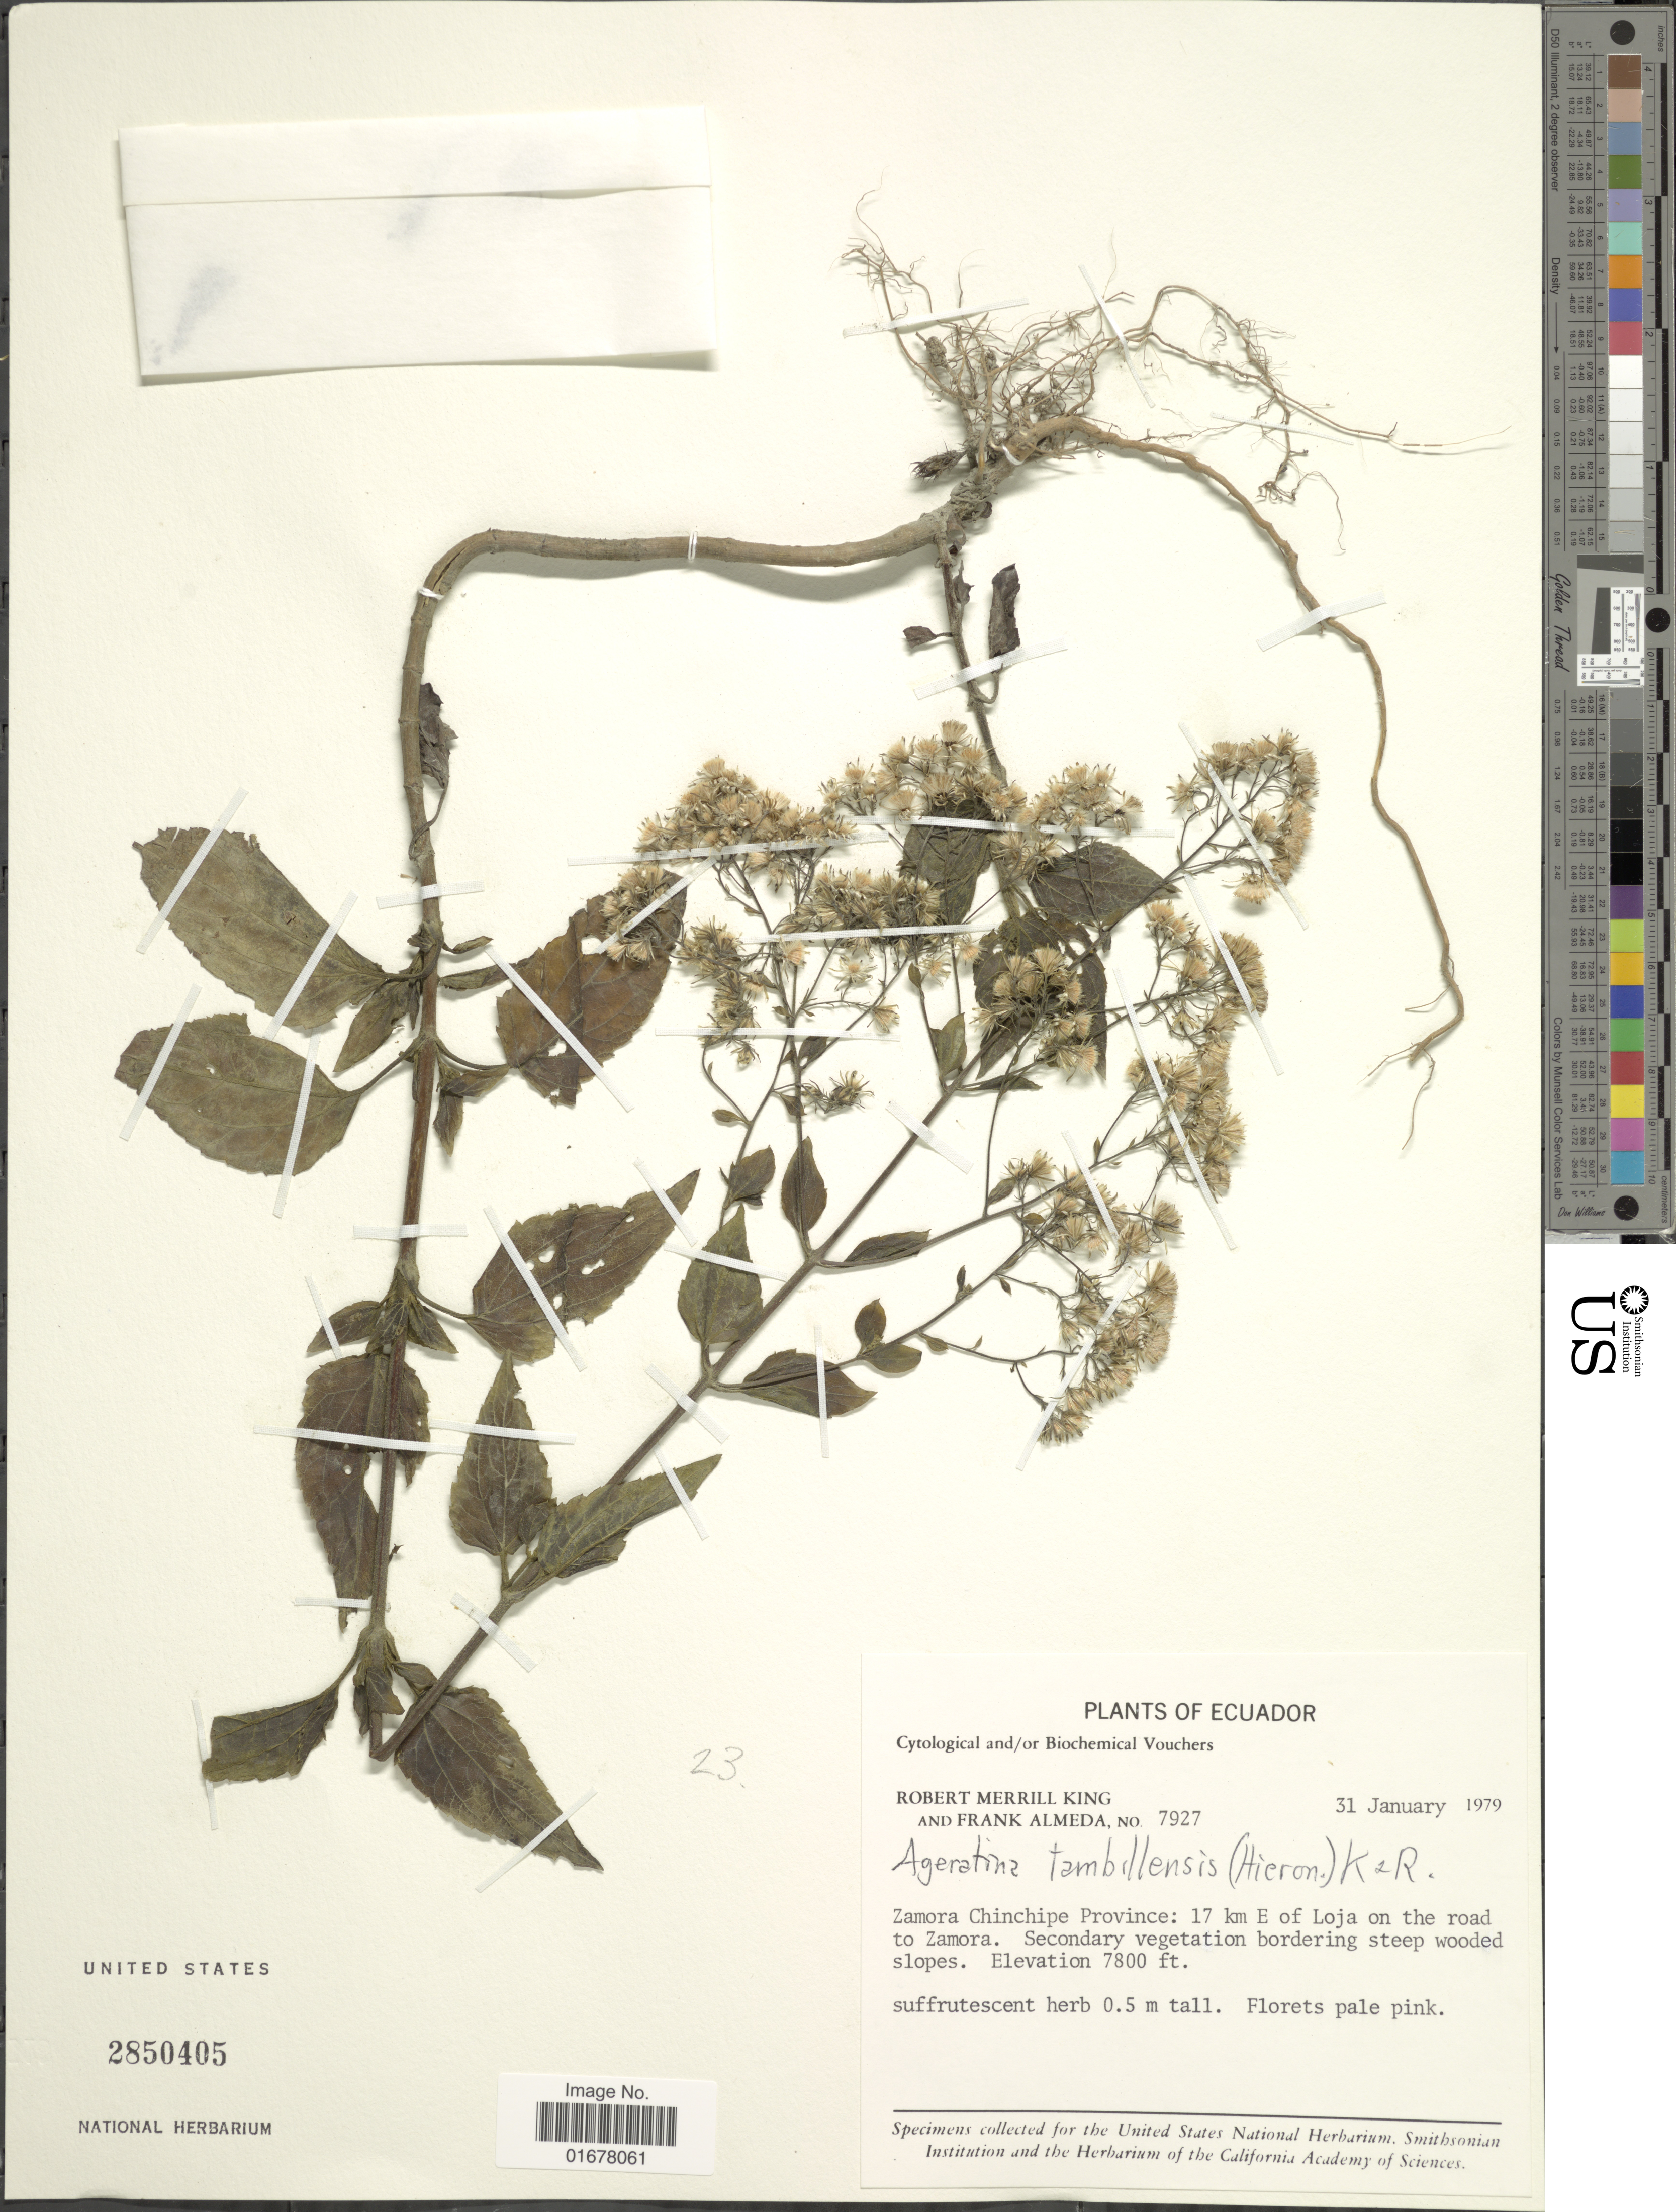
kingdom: Plantae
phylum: Tracheophyta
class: Magnoliopsida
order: Asterales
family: Asteraceae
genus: Ageratina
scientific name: Ageratina tambillensis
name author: (Hieron.) R.M. King & H. Rob.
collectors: R. M. King & F. Almeda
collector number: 7927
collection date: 1979-01-31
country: Ecuador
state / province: Zamora-Chinchipe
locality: Zamora Chinchipe Province: 17 km E of Loja on the road to Zamora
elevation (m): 2377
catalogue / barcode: US 2850405